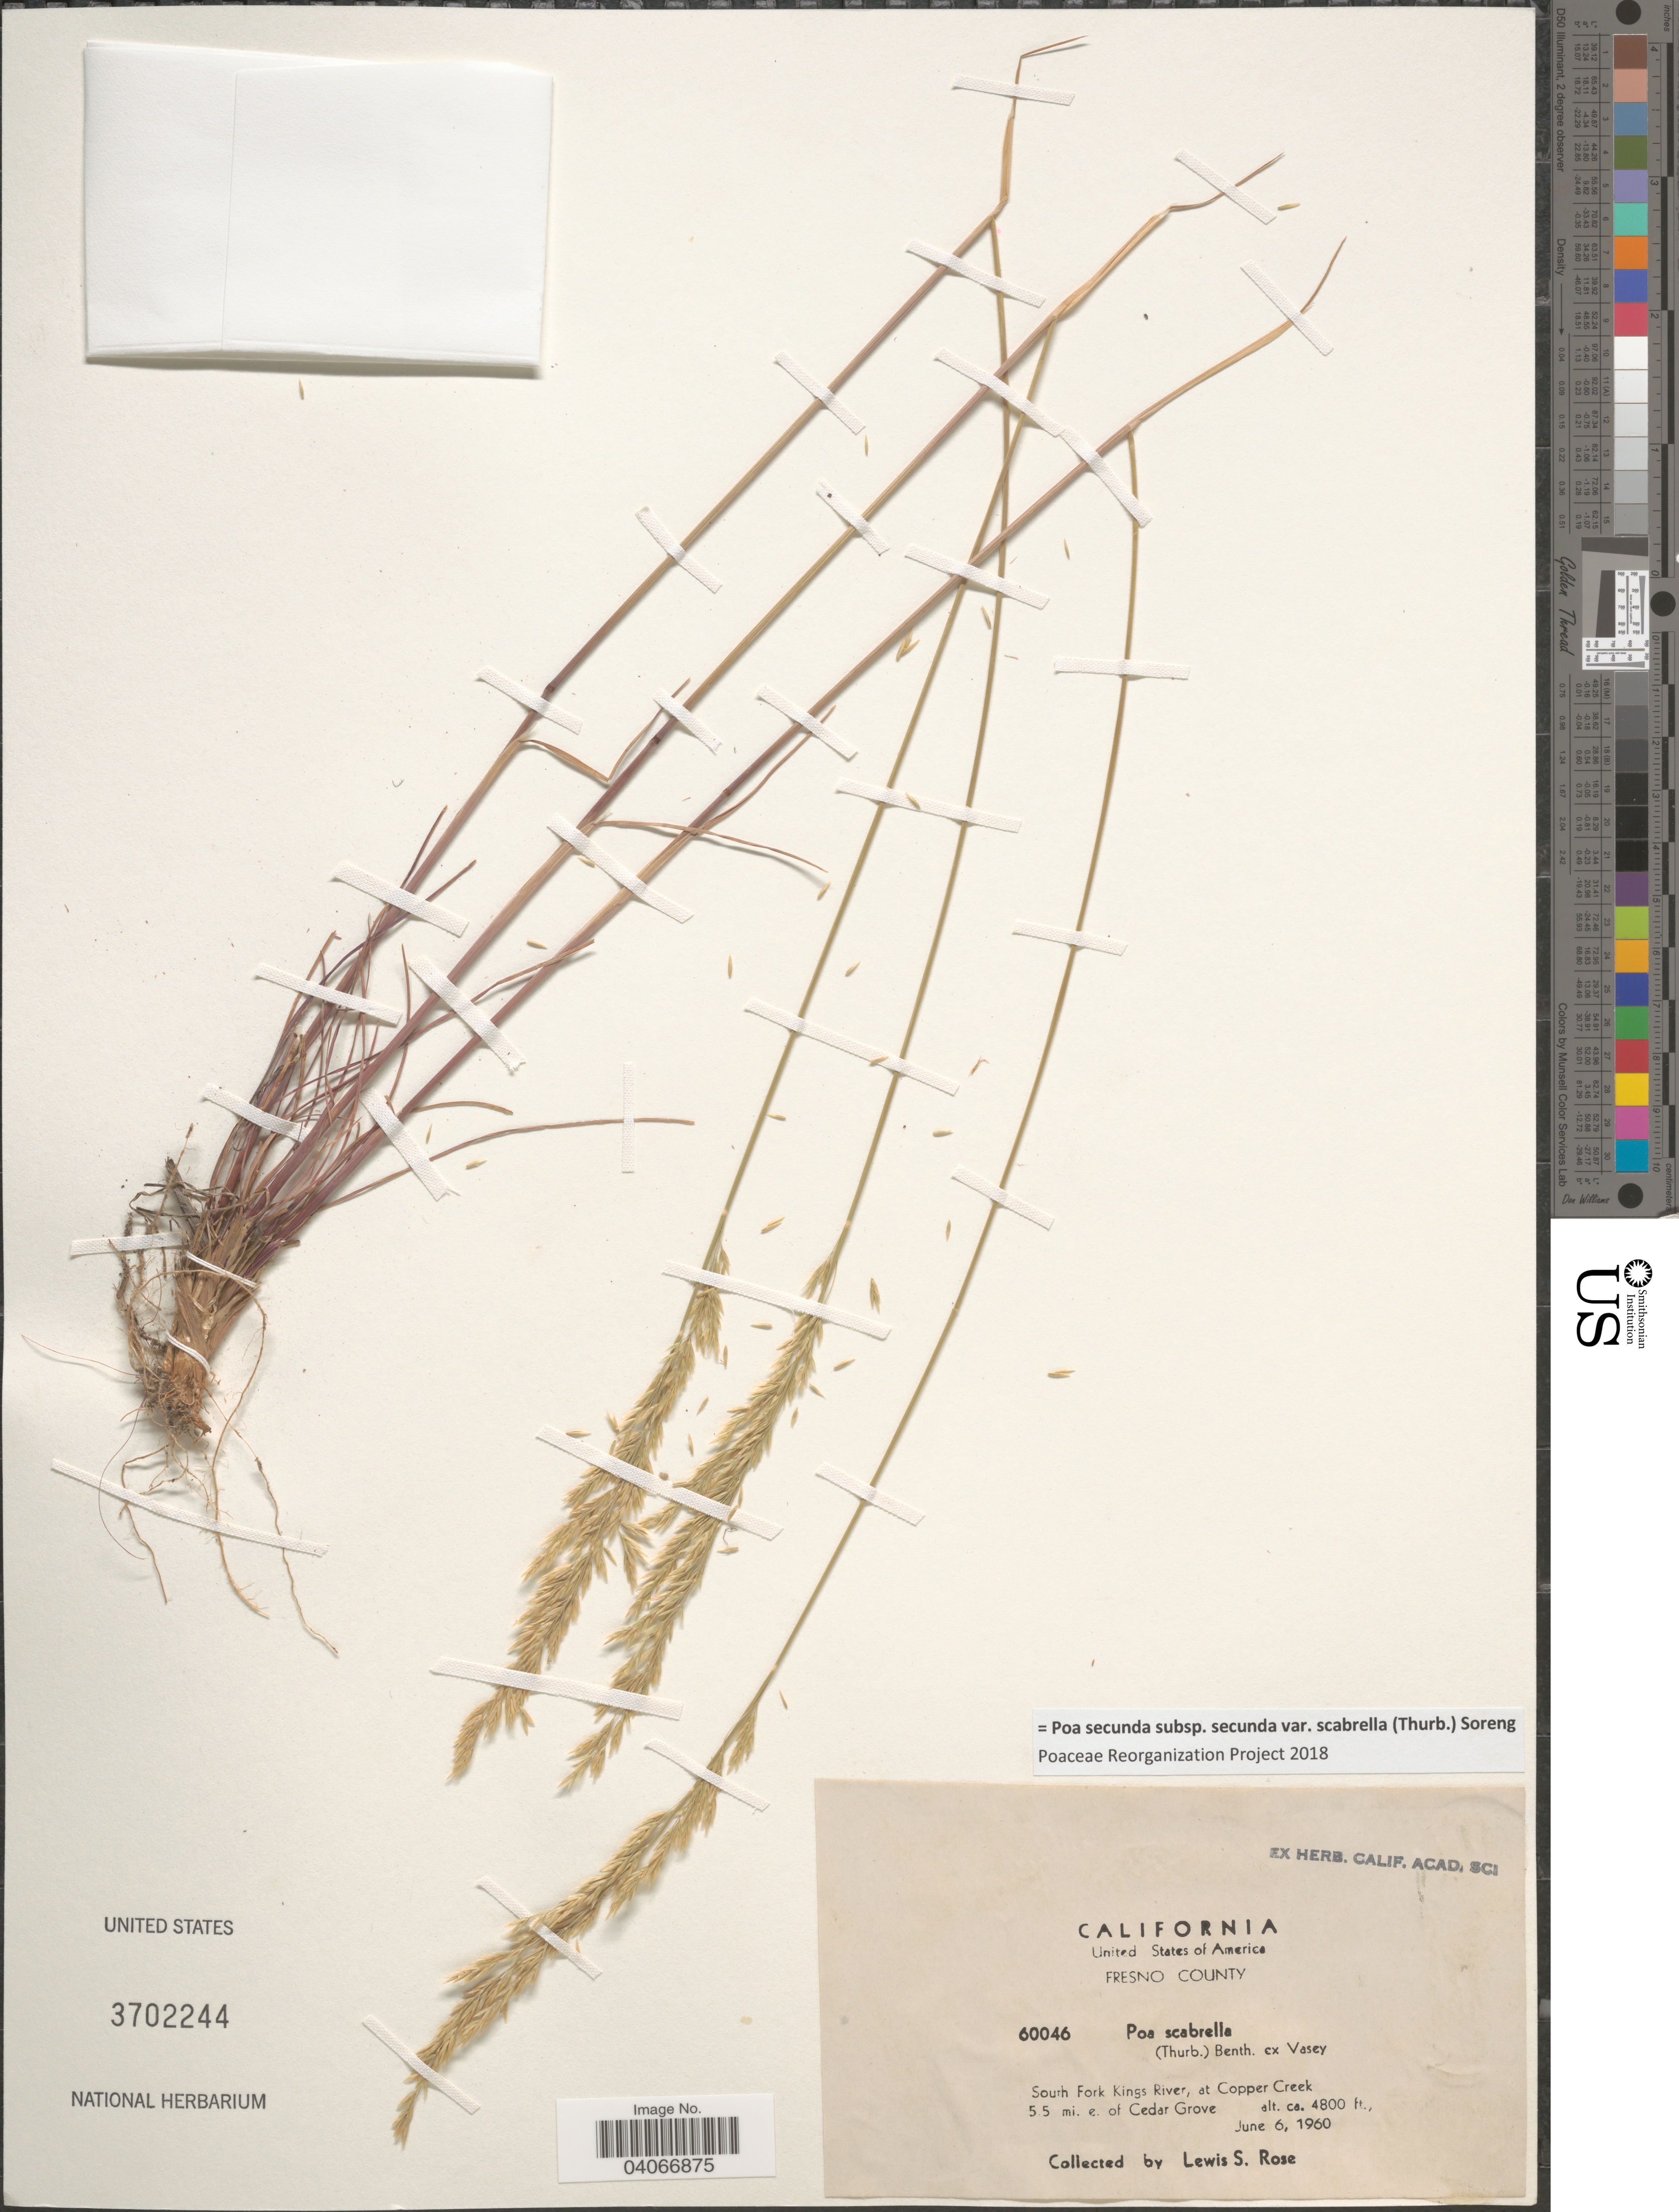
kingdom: Plantae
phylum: Tracheophyta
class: Liliopsida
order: Poales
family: Poaceae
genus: Poa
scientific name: Poa secunda subsp. secunda var. scabrella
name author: (Thurb.) Soreng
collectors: L. S. Rose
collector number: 60046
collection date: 1960-06-06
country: United States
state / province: California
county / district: Fresno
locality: Fresno County. South Fork Kings River, at Copper Creek 5.5 mi. e. of Cedar Grove. Ex Herb. Calif. Acad. Sci.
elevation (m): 1463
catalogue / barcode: US 3702244